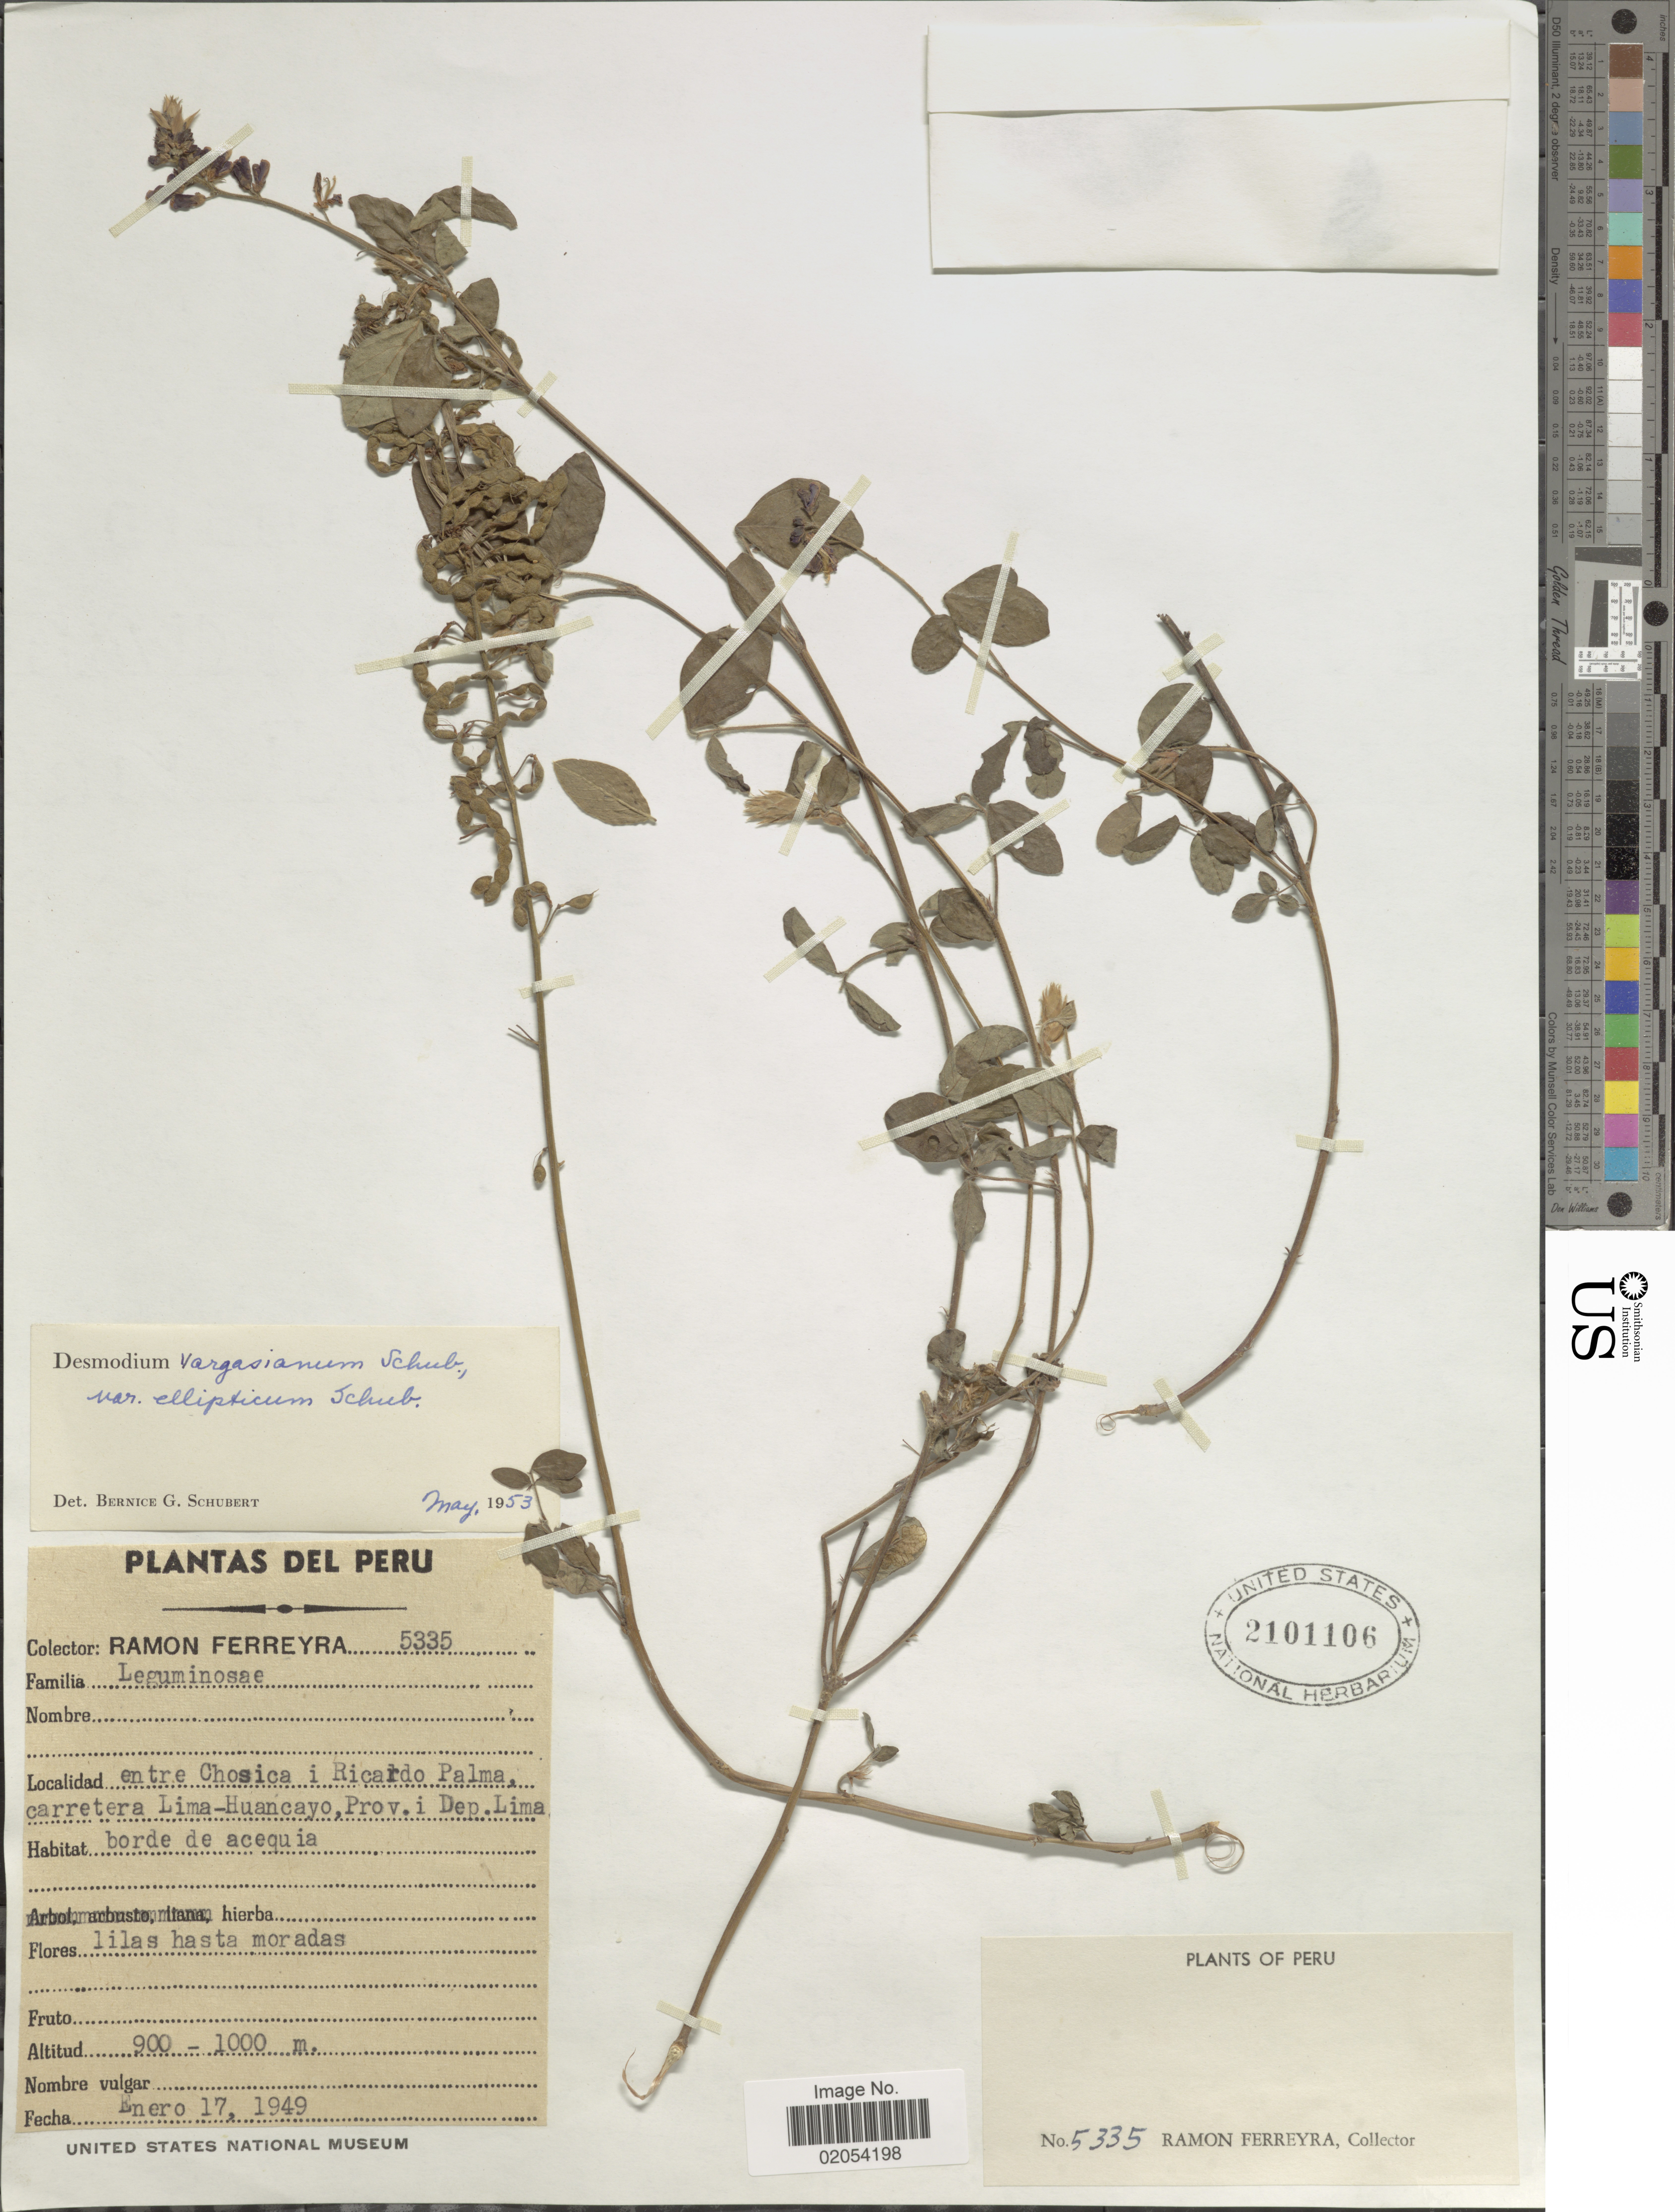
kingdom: Plantae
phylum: Tracheophyta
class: Magnoliopsida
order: Fabales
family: Fabaceae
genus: Desmodium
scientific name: Desmodium vargasianum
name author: B.G. Schub.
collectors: R. A. Ferreyra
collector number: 5335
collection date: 1949-01-17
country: Peru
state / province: Lima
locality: Entre Chosica i Ricardo Palma, carretera Lima-Huancayo Prov. i Dep. Lima.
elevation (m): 900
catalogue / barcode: US 2101106